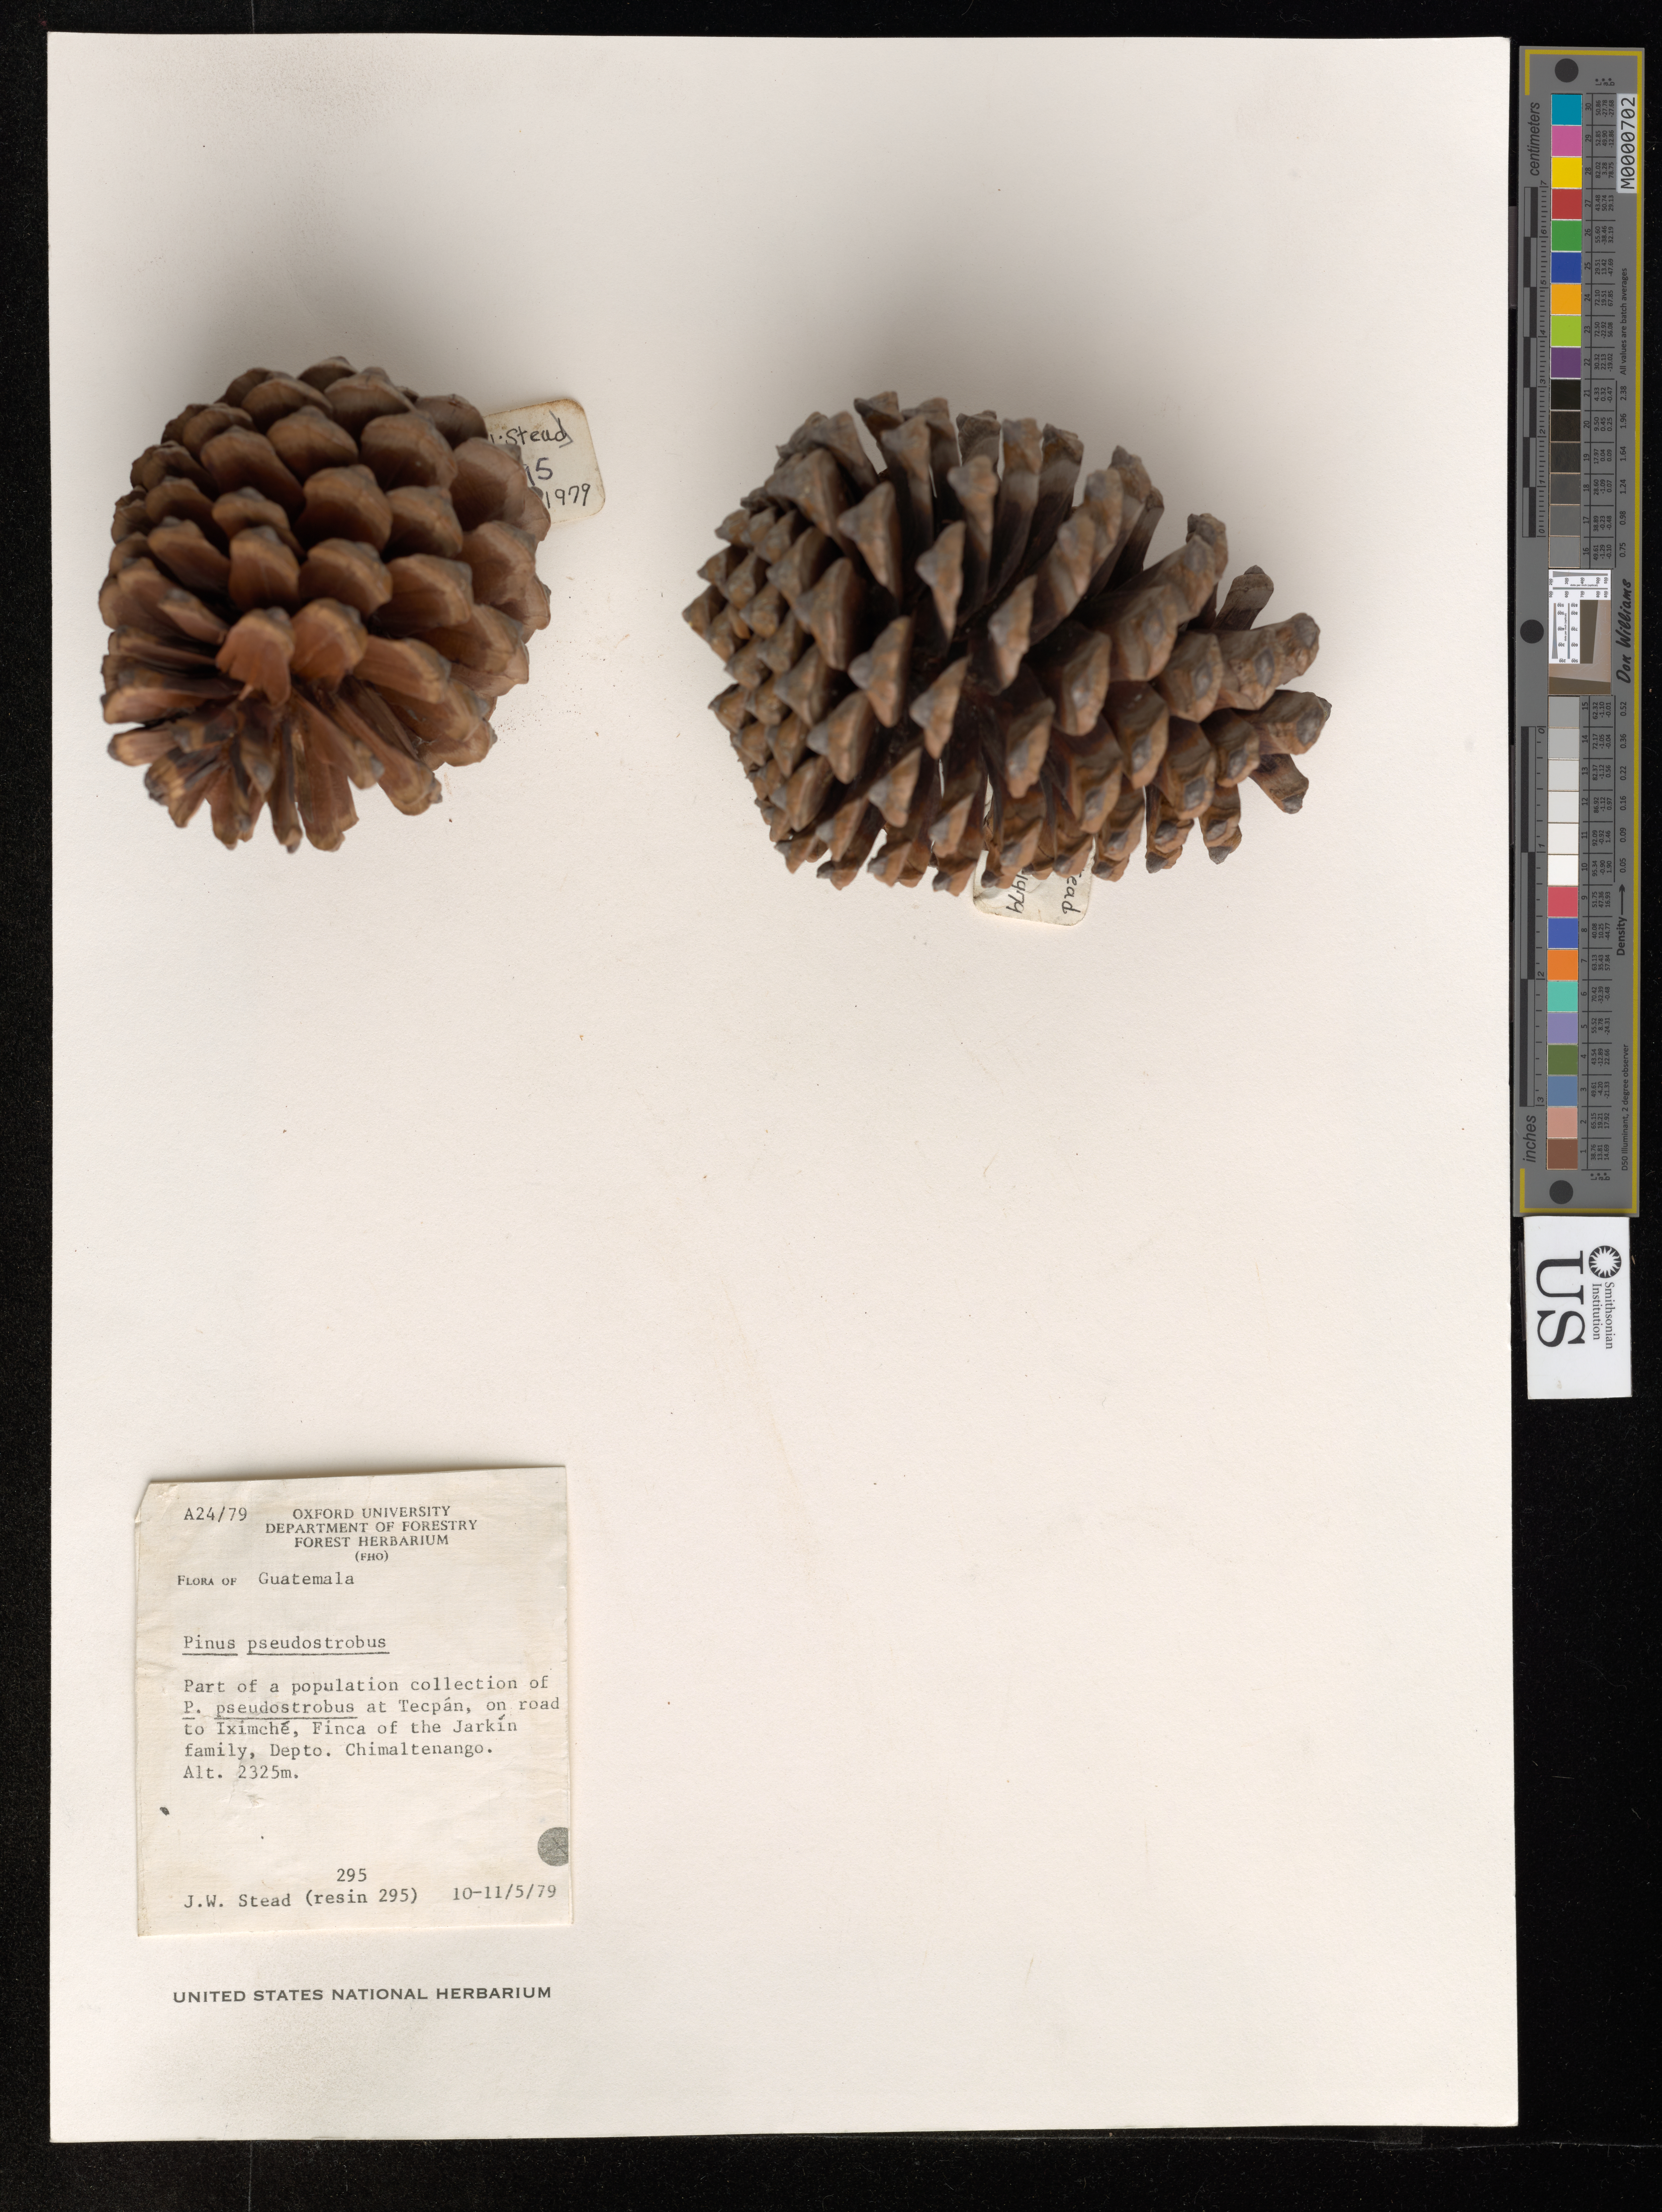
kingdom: Plantae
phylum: Tracheophyta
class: Pinopsida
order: Pinales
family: Pinaceae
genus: Pinus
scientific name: Pinus pseudostrobus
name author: Lindl.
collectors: J. Stead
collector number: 295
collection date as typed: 10 May 1979 to 11 May 1979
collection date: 1979-05-10/1979-05-11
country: Guatemala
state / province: Chimaltenango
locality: At Tecpán, on road to Iximché, Finca of the Jarkín family.